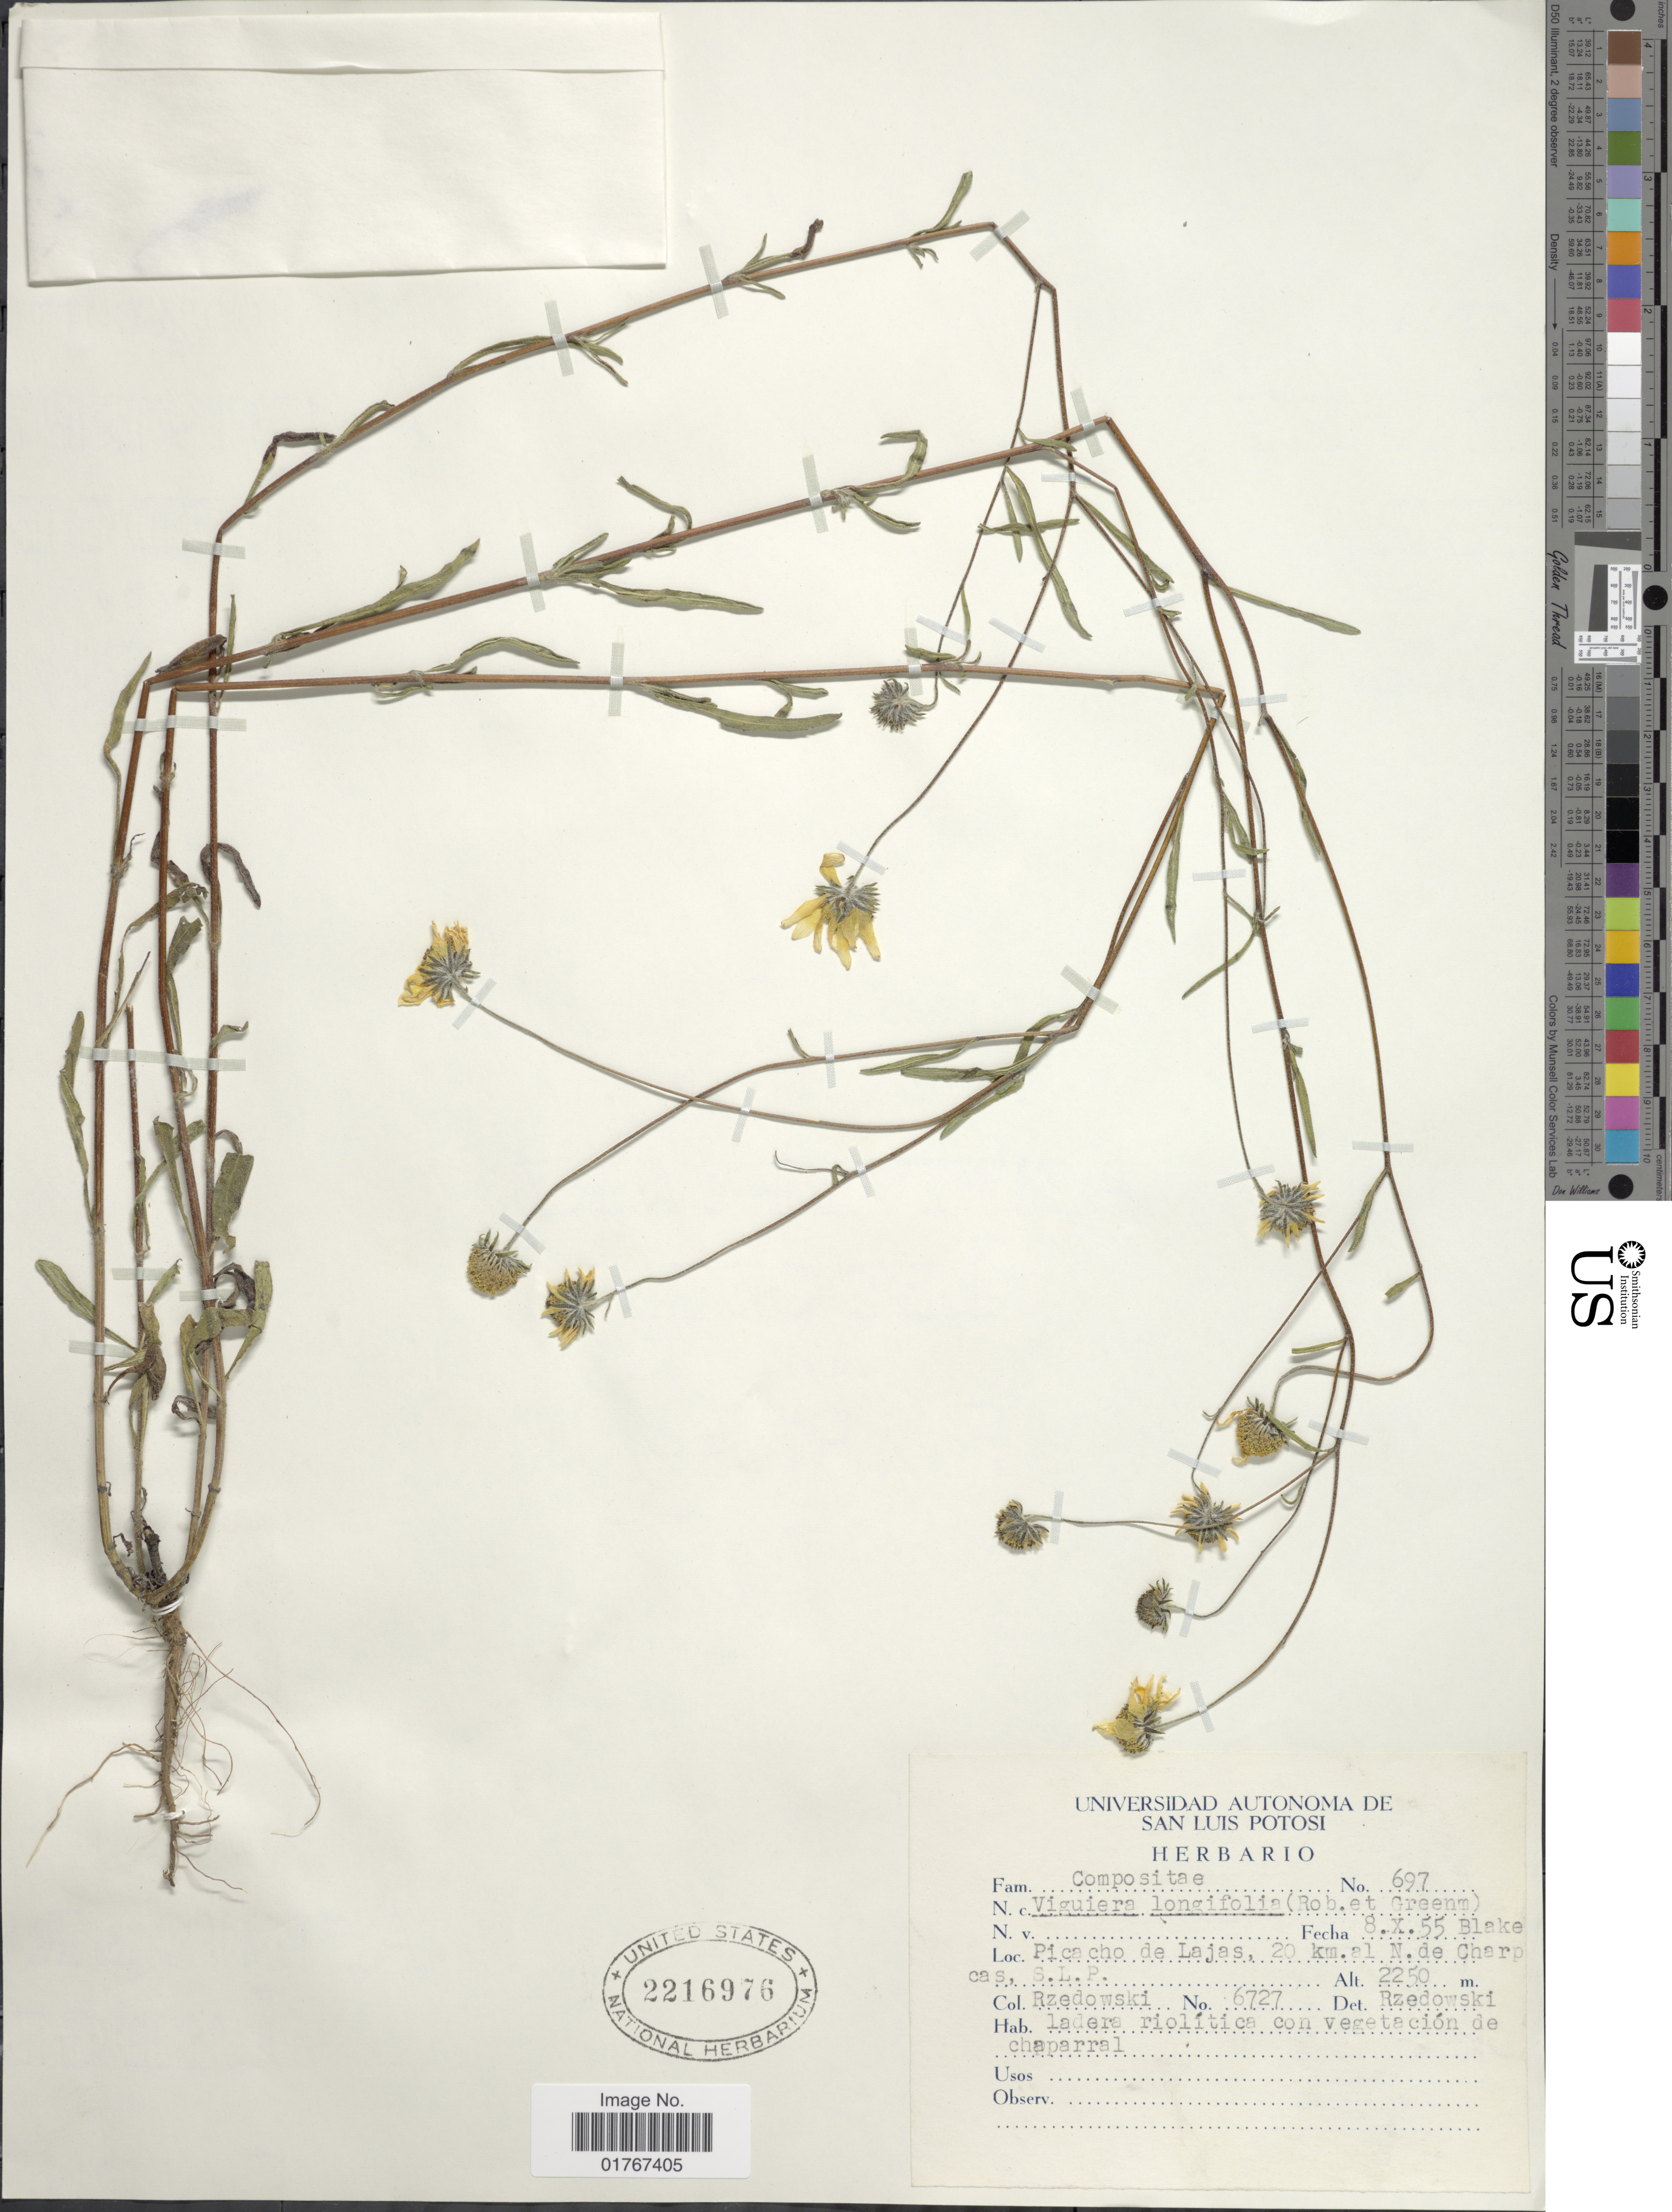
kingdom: Plantae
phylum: Tracheophyta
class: Magnoliopsida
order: Asterales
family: Asteraceae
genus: Heliomeris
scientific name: Heliomeris longifolia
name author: (B.L. Rob.) Cockerell & Greenm.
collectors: Rzedowski, --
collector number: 6727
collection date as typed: Transcribed d/m/y: 8/10/55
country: Mexico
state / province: San Luis Potosí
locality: Picacho de Lajas, 20 km al N de Charpcas, S.L.P.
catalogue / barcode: US 2216976